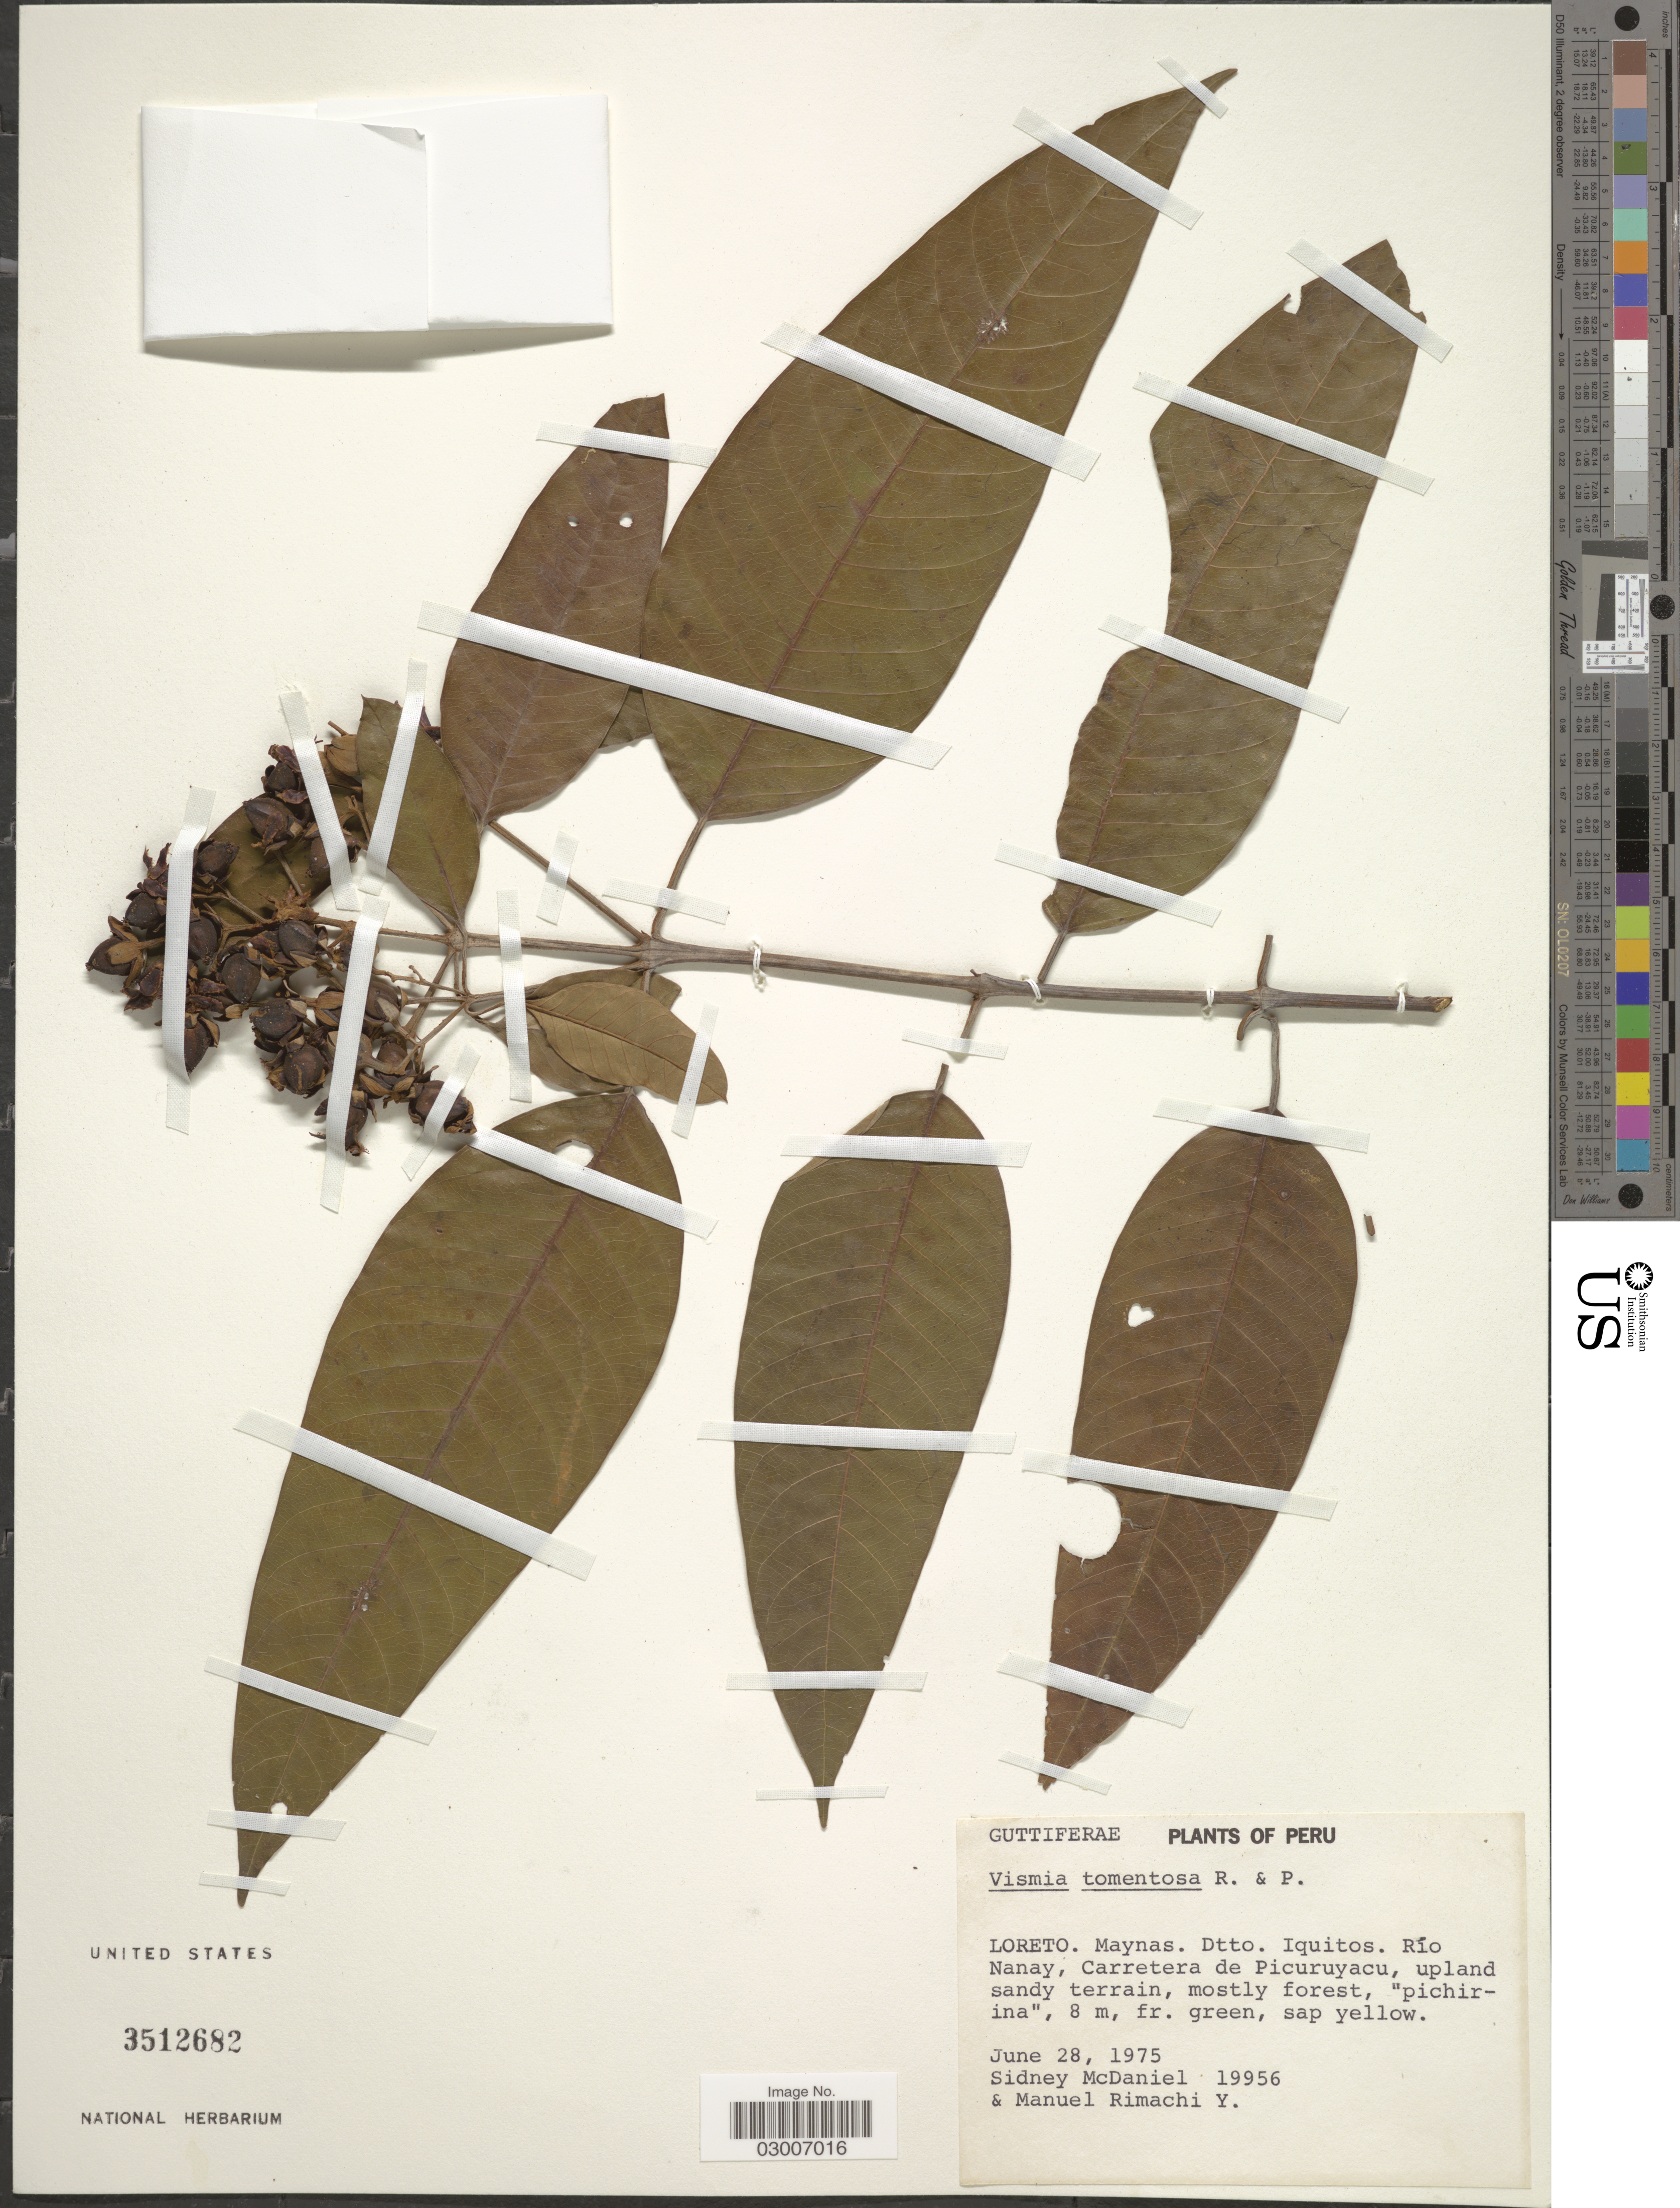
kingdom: Plantae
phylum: Tracheophyta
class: Magnoliopsida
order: Malpighiales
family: Hypericaceae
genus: Vismia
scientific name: Vismia tomentosa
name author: Ruiz & Pav.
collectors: S. McDaniel & M. Rimachi Y.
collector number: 19956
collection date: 1975-06-28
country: Peru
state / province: Loreto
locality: Loreto. Maynas. Dtto. Iquitos. Río Nanay, Carretera de Picuruyacu.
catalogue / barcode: US 3512682